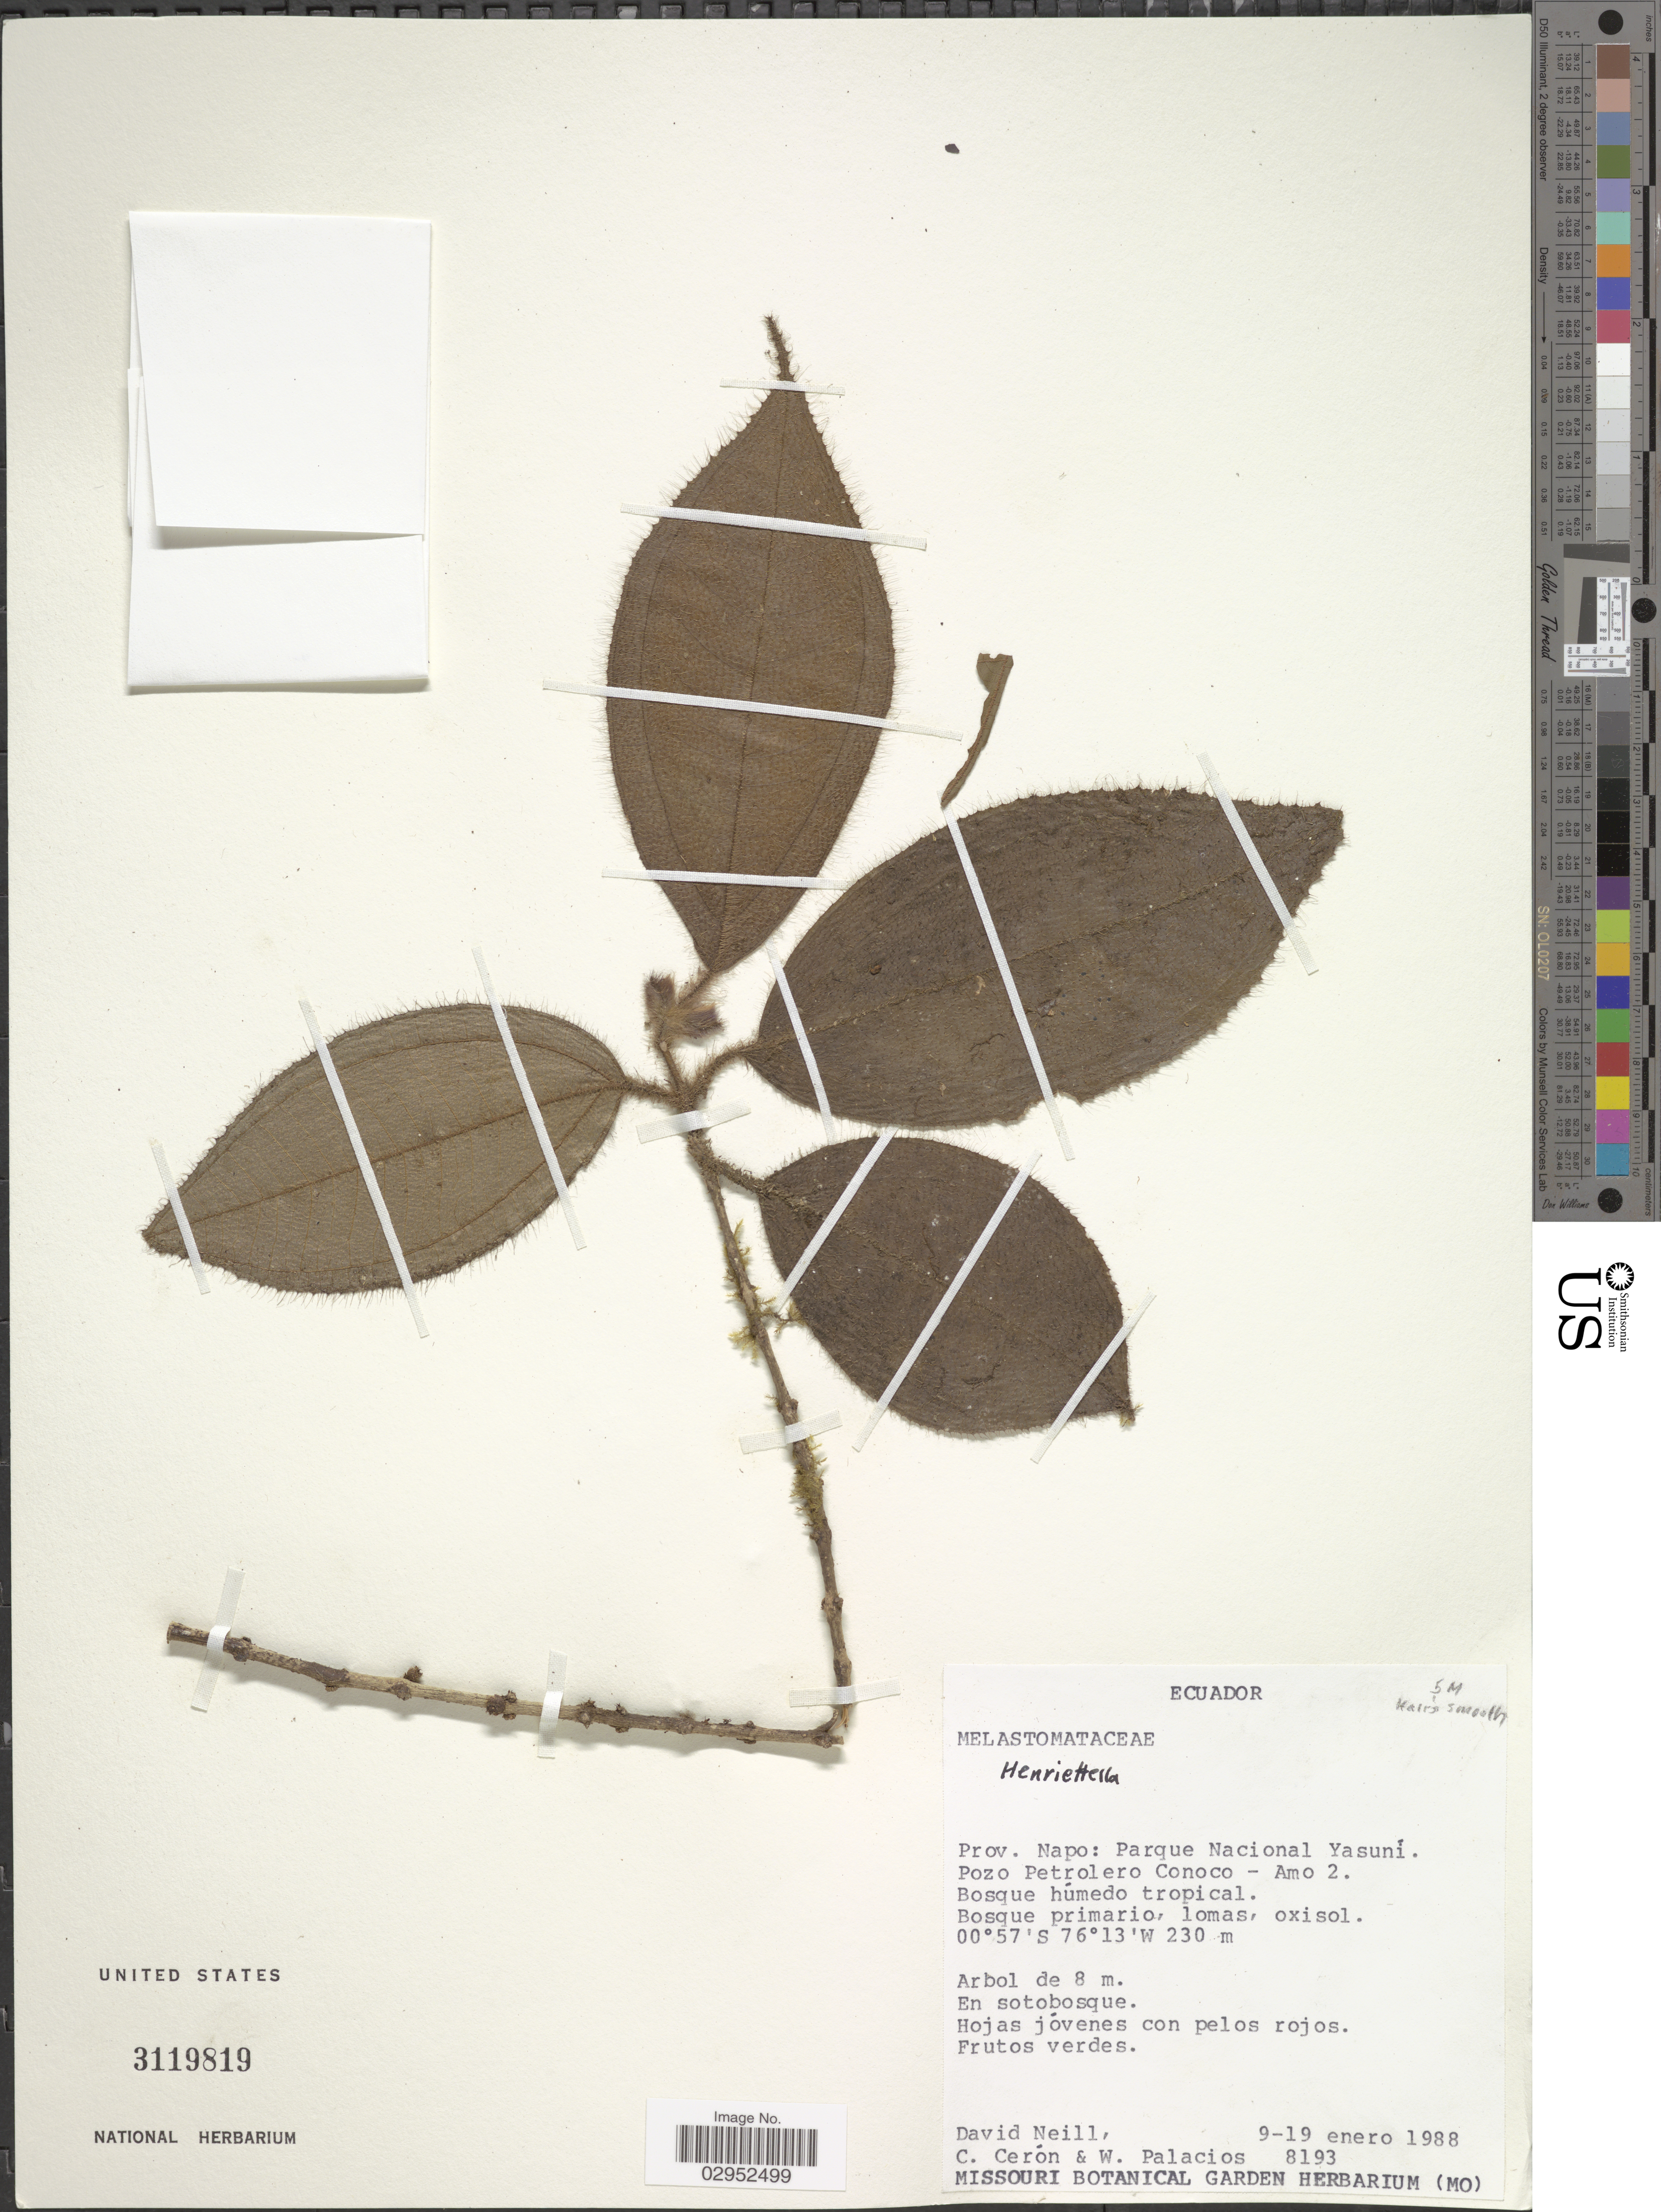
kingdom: Plantae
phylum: Tracheophyta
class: Magnoliopsida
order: Myrtales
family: Melastomataceae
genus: Henriettea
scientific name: Henriettea sp.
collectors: D. Neill, C. E. Cerón M. & W. Palacios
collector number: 8193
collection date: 1988-01-09/1988-01-19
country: Ecuador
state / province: Napo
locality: Parque Nacional Yasuní. Pozo Petrolero Conoco - Amo 2.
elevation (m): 230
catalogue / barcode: US 3119819